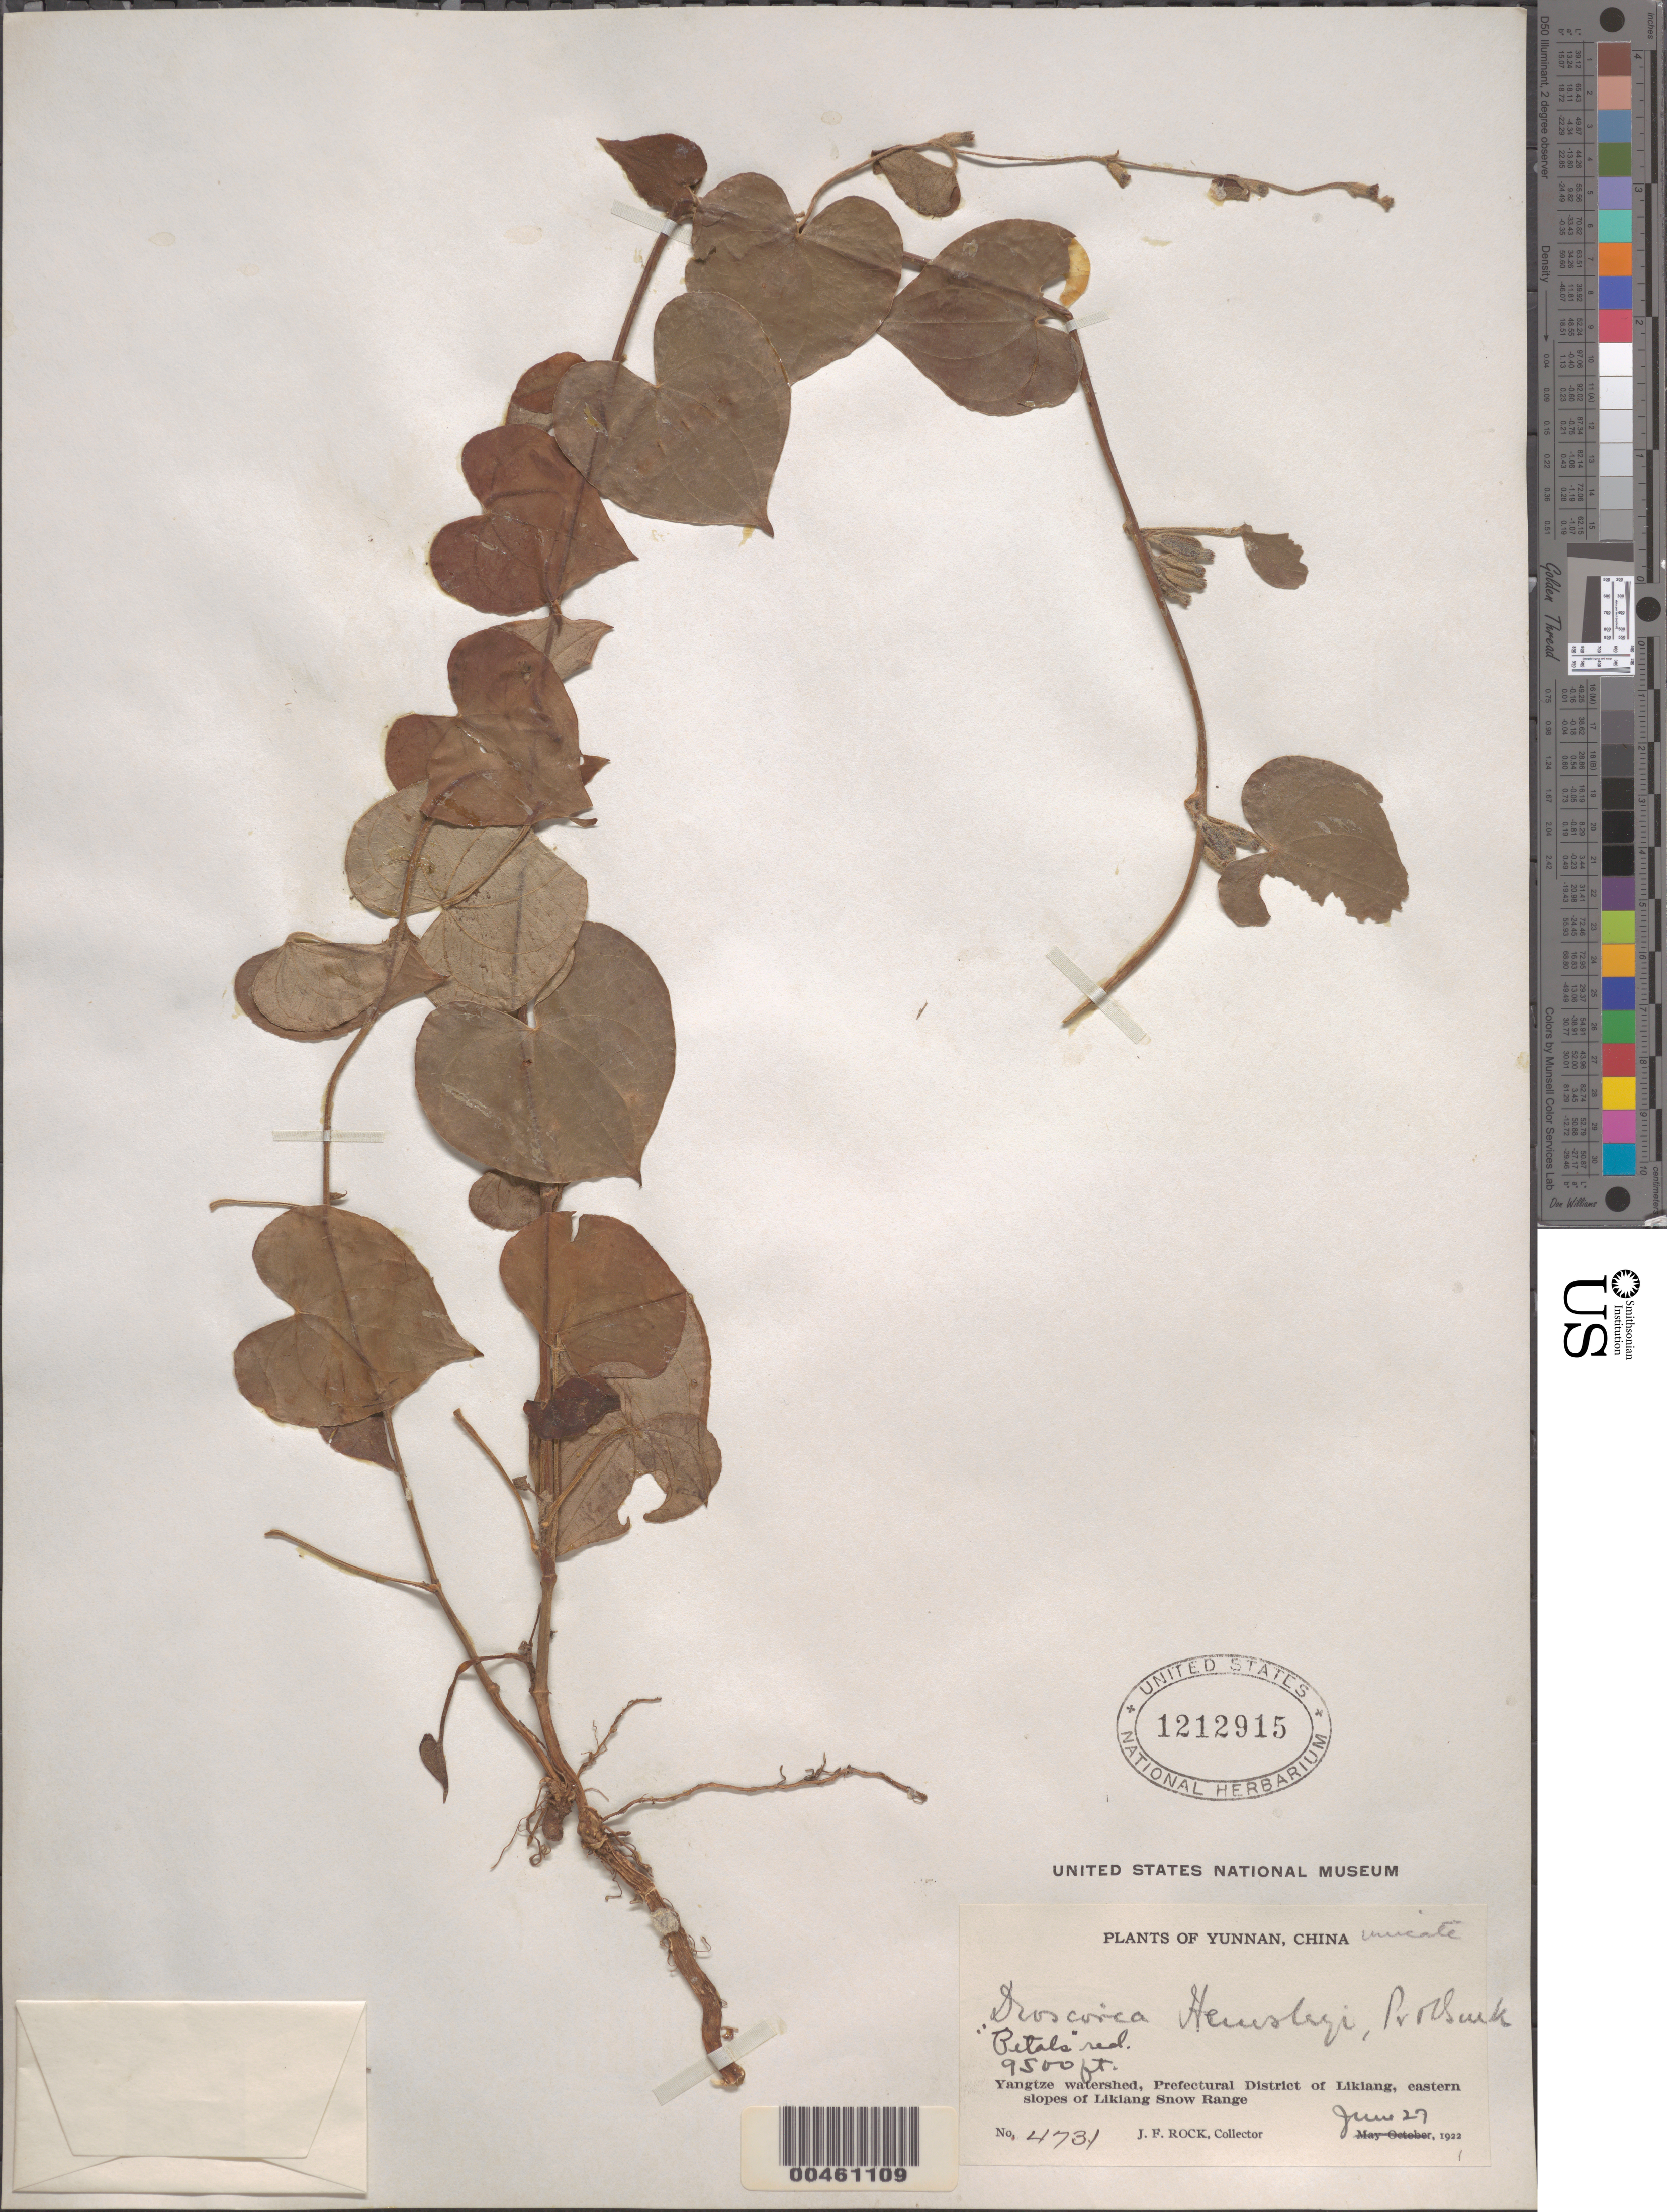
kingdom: Plantae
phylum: Tracheophyta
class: Liliopsida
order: Dioscoreales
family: Dioscoreaceae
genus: Dioscorea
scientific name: Dioscorea hemsleyi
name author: Prain & Burkill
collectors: J. F. Rock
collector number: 4731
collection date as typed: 27 Jun 1922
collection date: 1922-06-27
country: China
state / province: Yunnan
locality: Yangtze watershed, Prefectural District of Likiang, eastern slopes of Likiang snow range, Likiang (Dayan) District (?)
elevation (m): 2896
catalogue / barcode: US 1212915